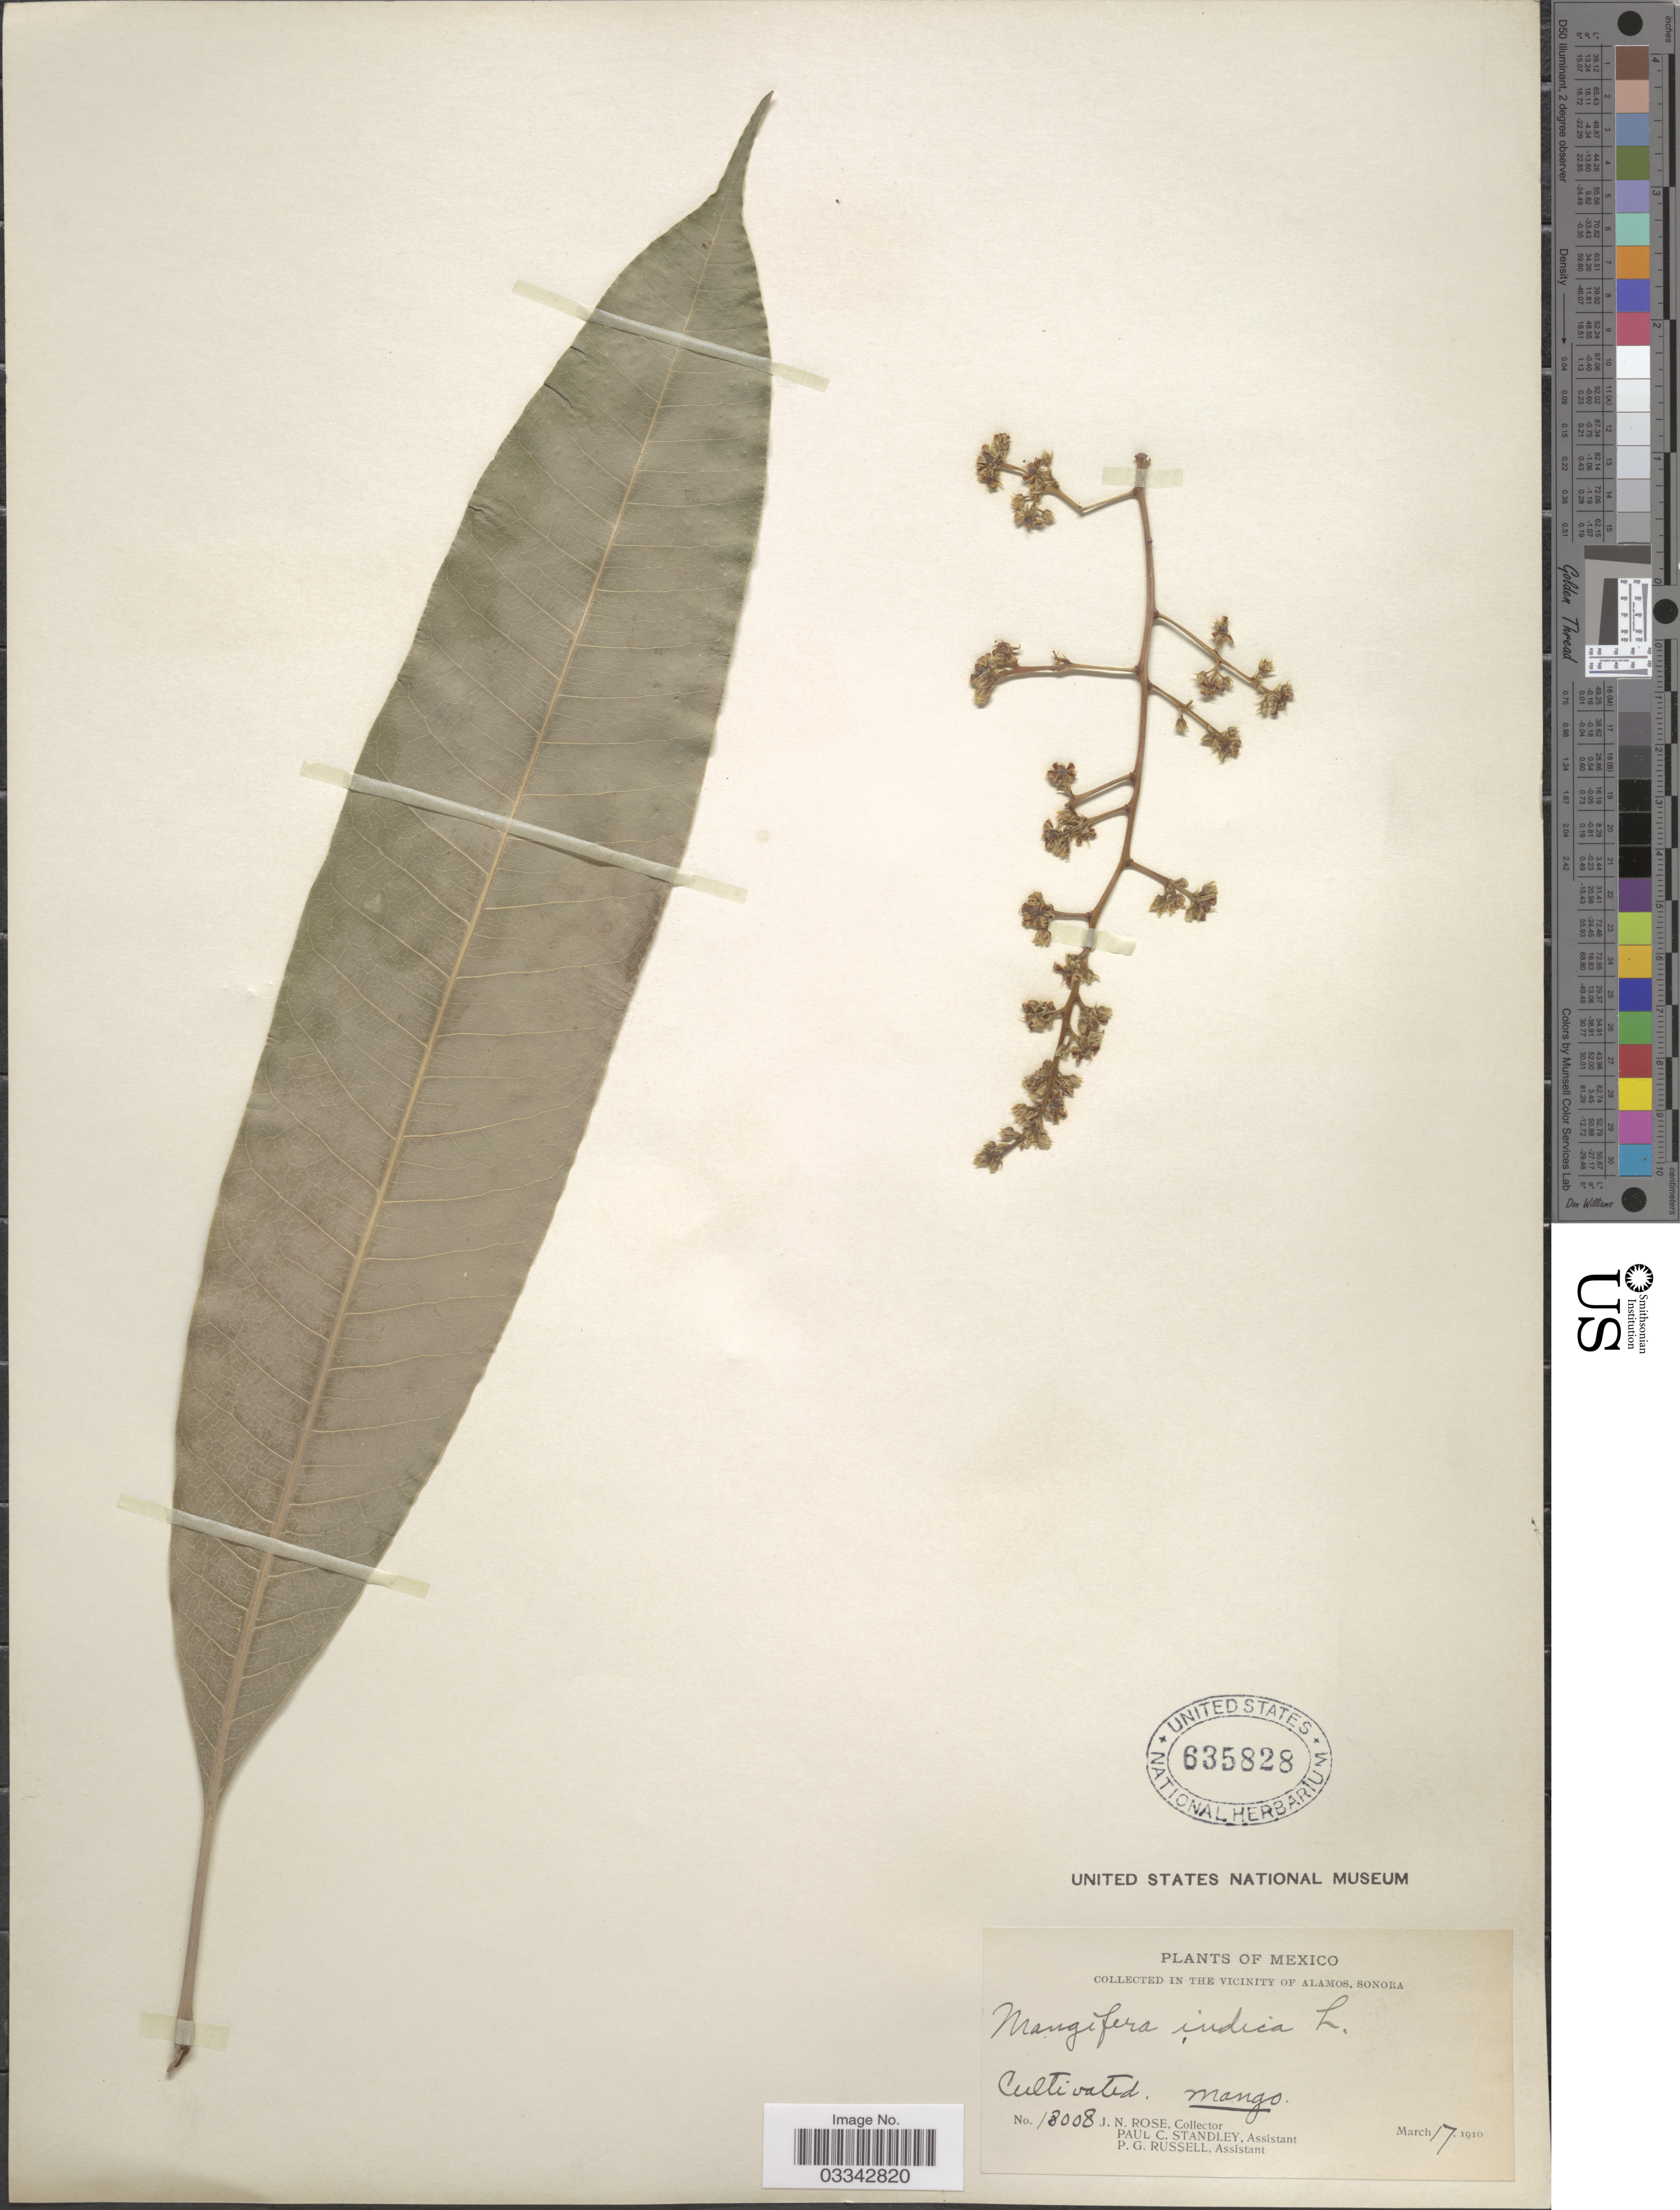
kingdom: Plantae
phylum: Tracheophyta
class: Magnoliopsida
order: Sapindales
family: Anacardiaceae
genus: Mangifera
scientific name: Mangifera indica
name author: L.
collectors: J. N. Rose, P. C. Standley & P. G. Russell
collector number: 13008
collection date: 1910-03-17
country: Mexico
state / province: Sonora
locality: In the vicinity of Alamas. Cultivated.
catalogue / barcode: US 635828